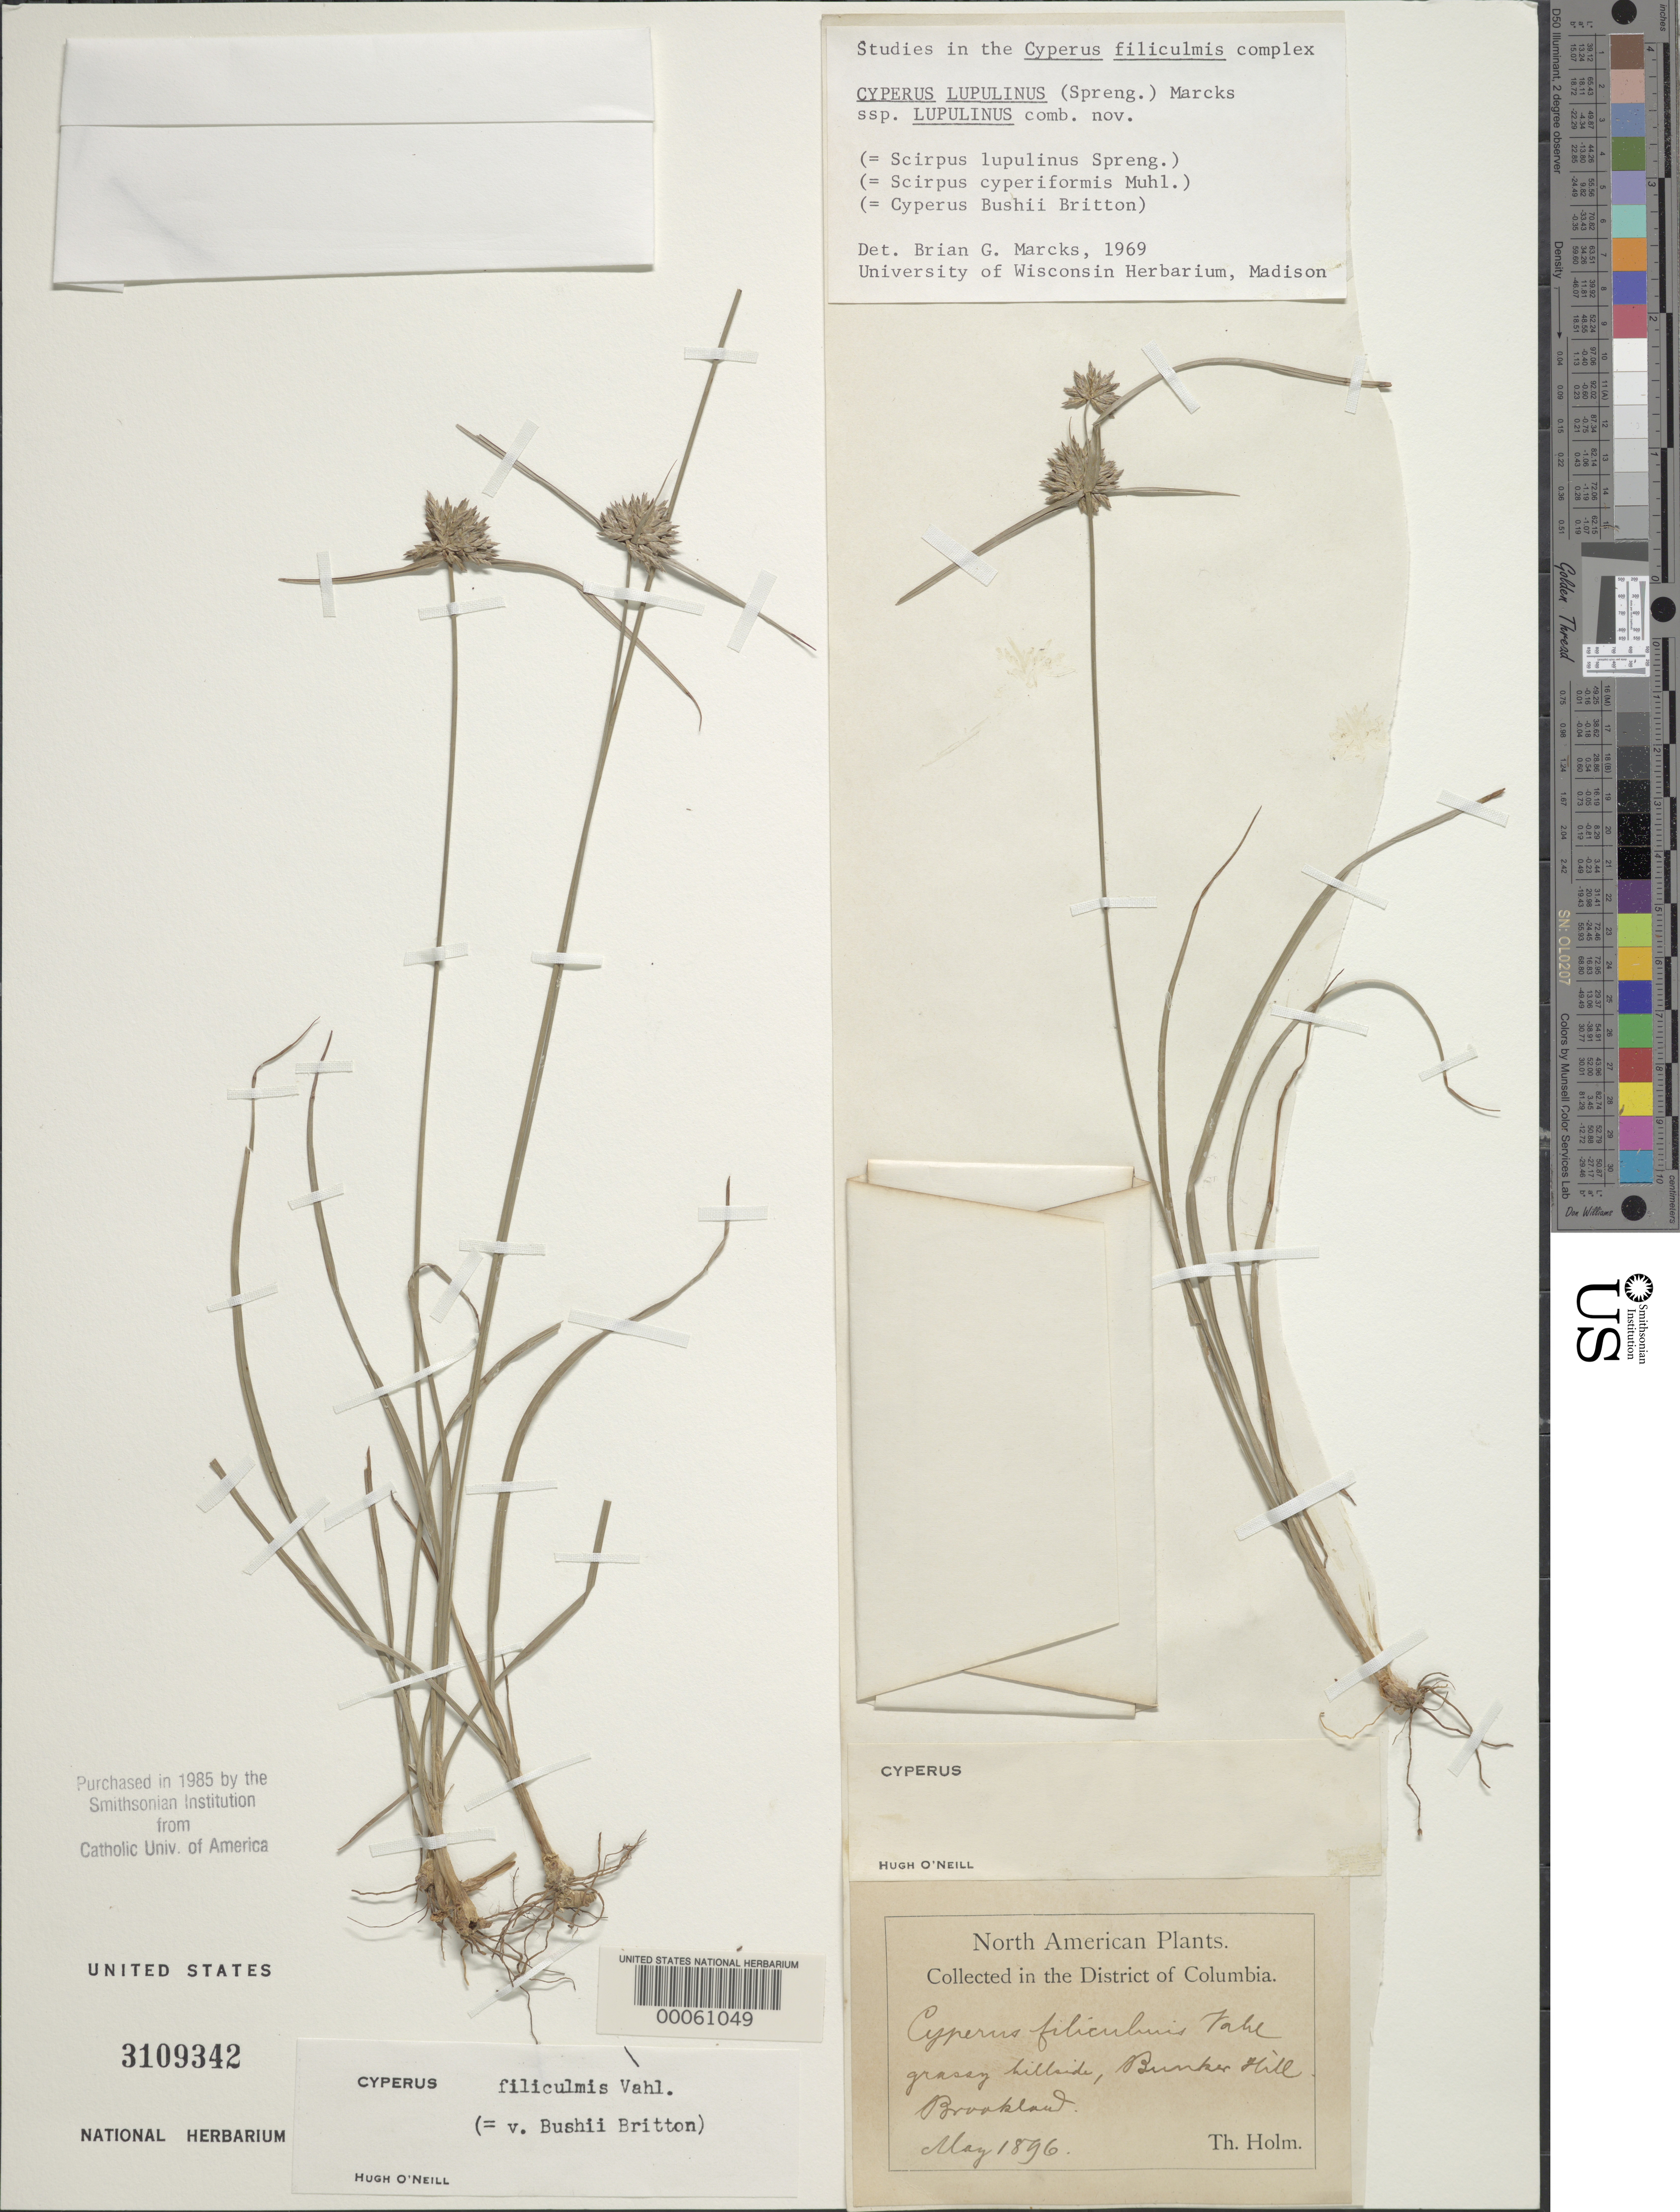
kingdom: Plantae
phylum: Tracheophyta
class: Liliopsida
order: Poales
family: Cyperaceae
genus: Cyperus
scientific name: Cyperus lupulinus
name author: (Spreng.) Marcks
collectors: T. Holm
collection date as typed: May 1896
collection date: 1896-05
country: United States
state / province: District of Columbia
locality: Brookland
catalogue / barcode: US 3109342